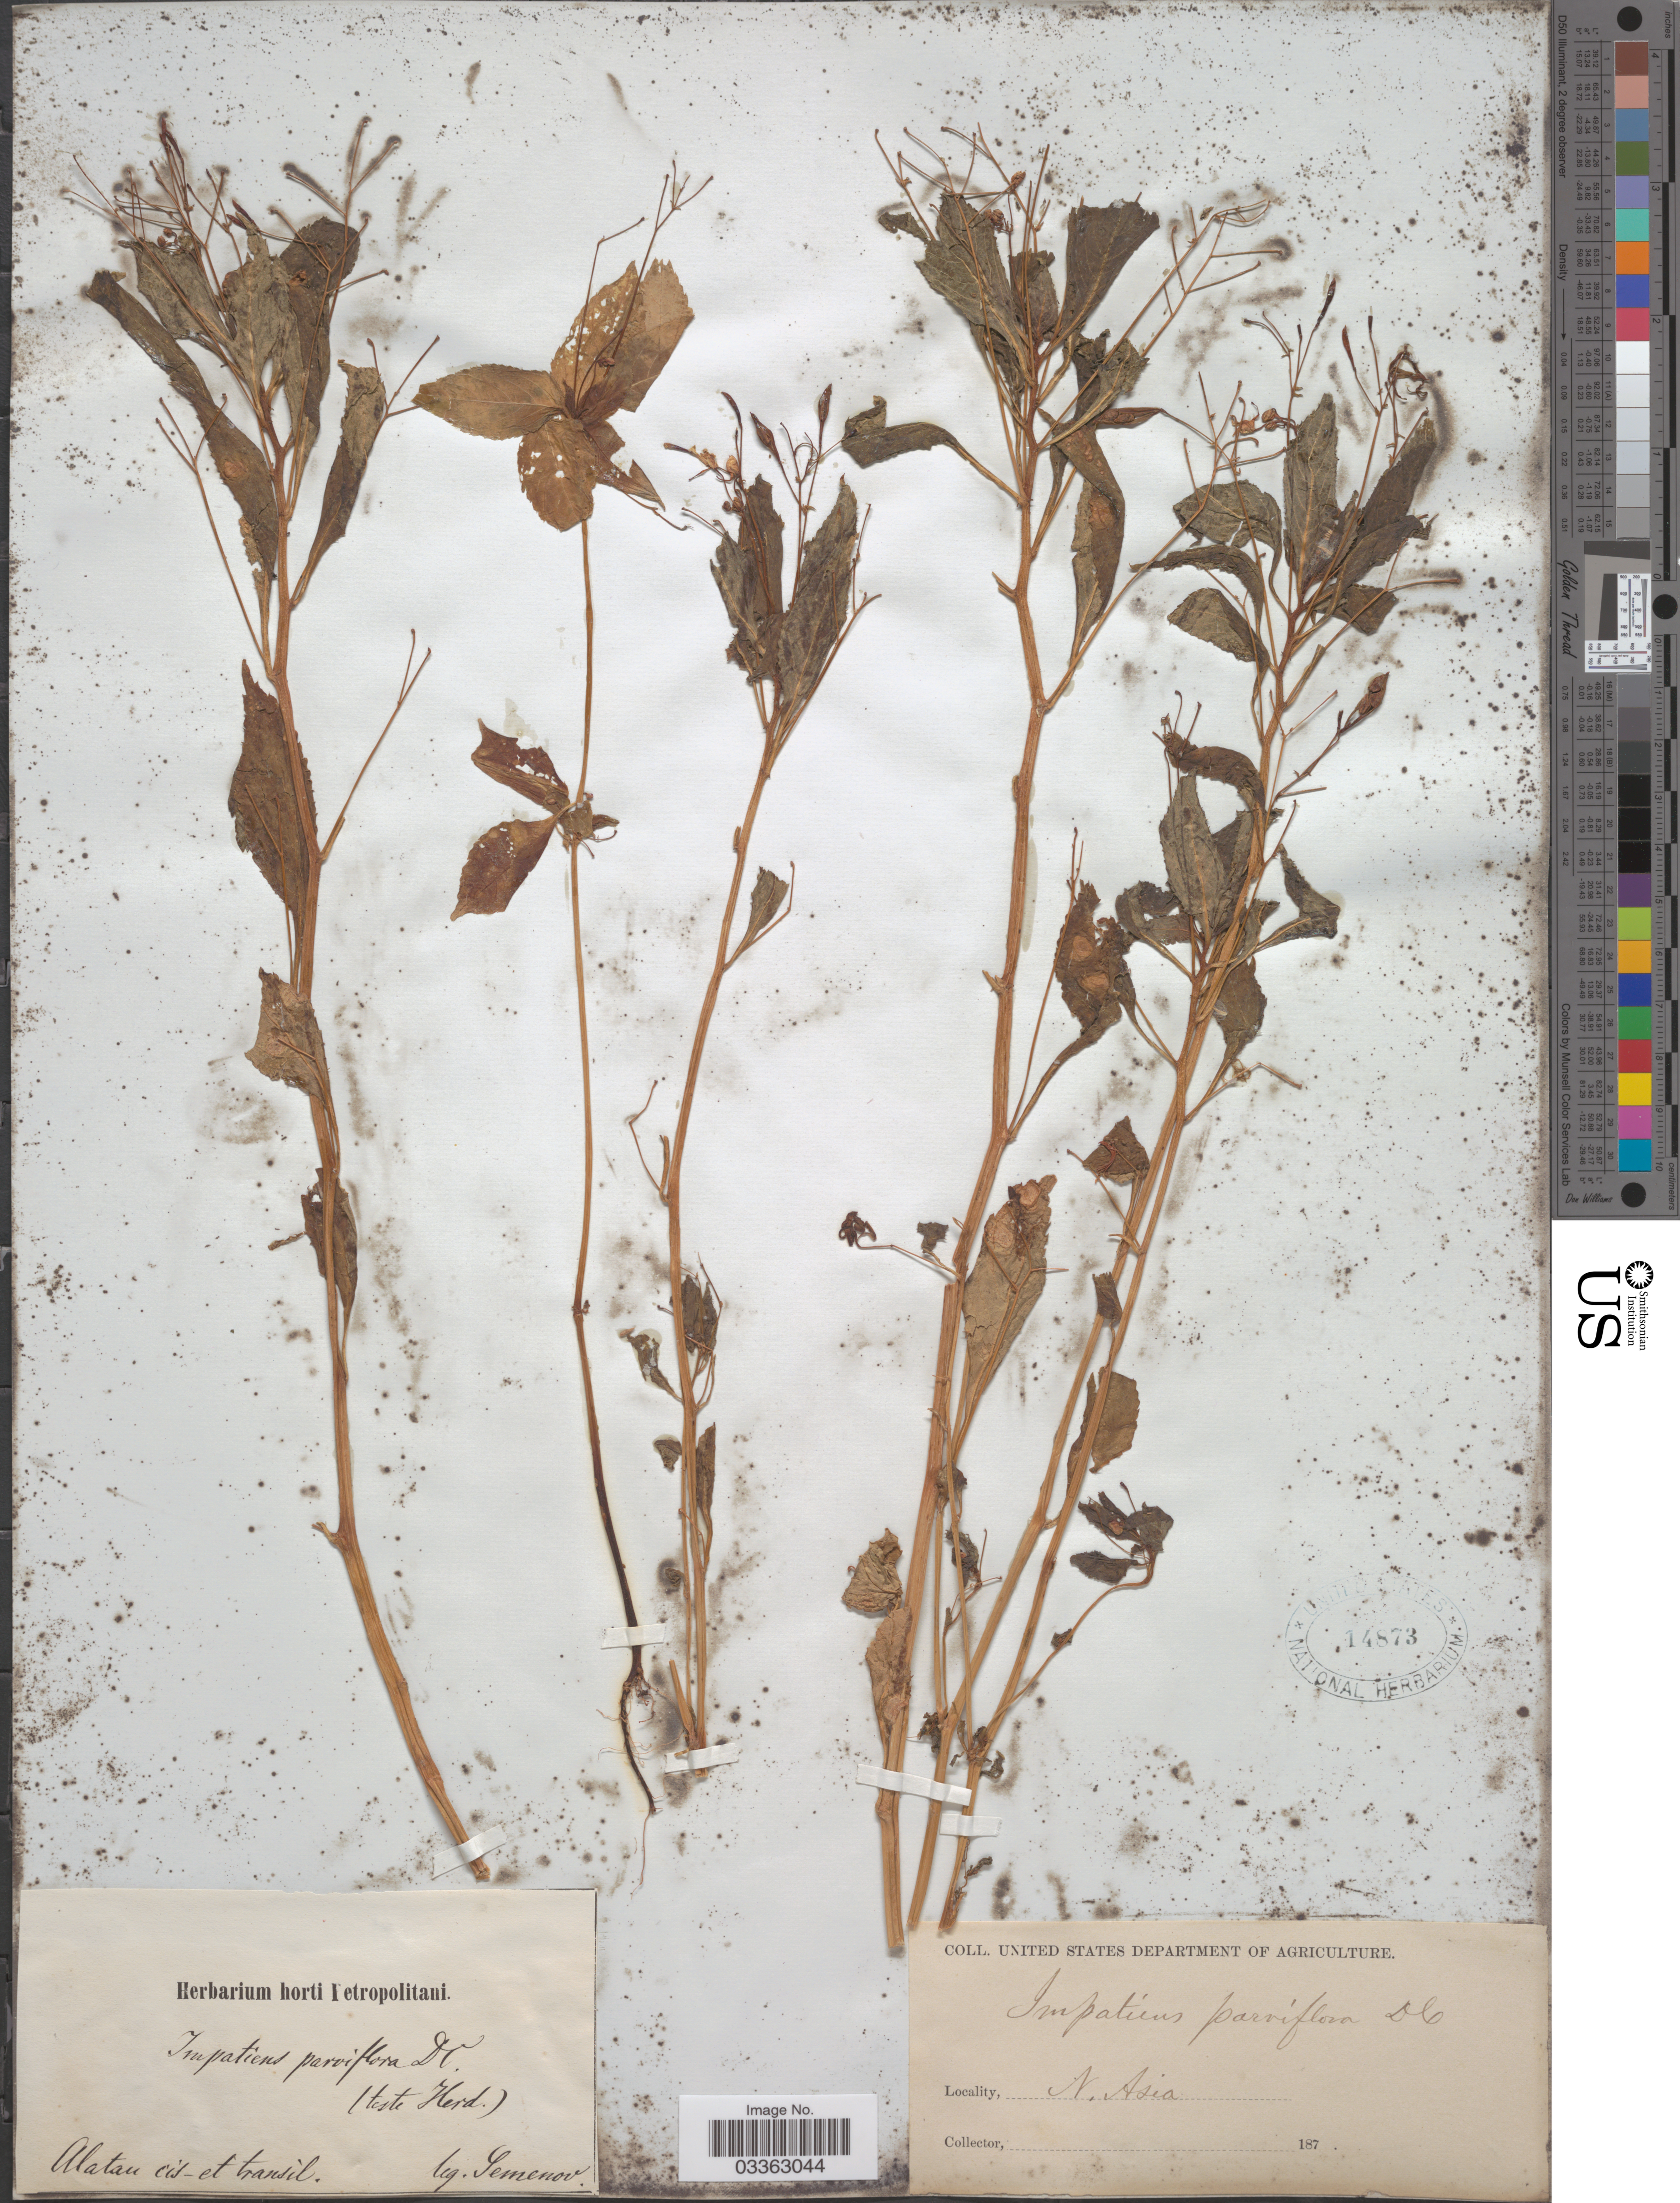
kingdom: Plantae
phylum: Tracheophyta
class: Magnoliopsida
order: Ericales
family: Balsaminaceae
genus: Impatiens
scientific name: Impatiens parviflora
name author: DC.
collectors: -- Semenov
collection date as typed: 187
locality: N. Asia, Alatau cis-et transil [interpreted].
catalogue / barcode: US 14873